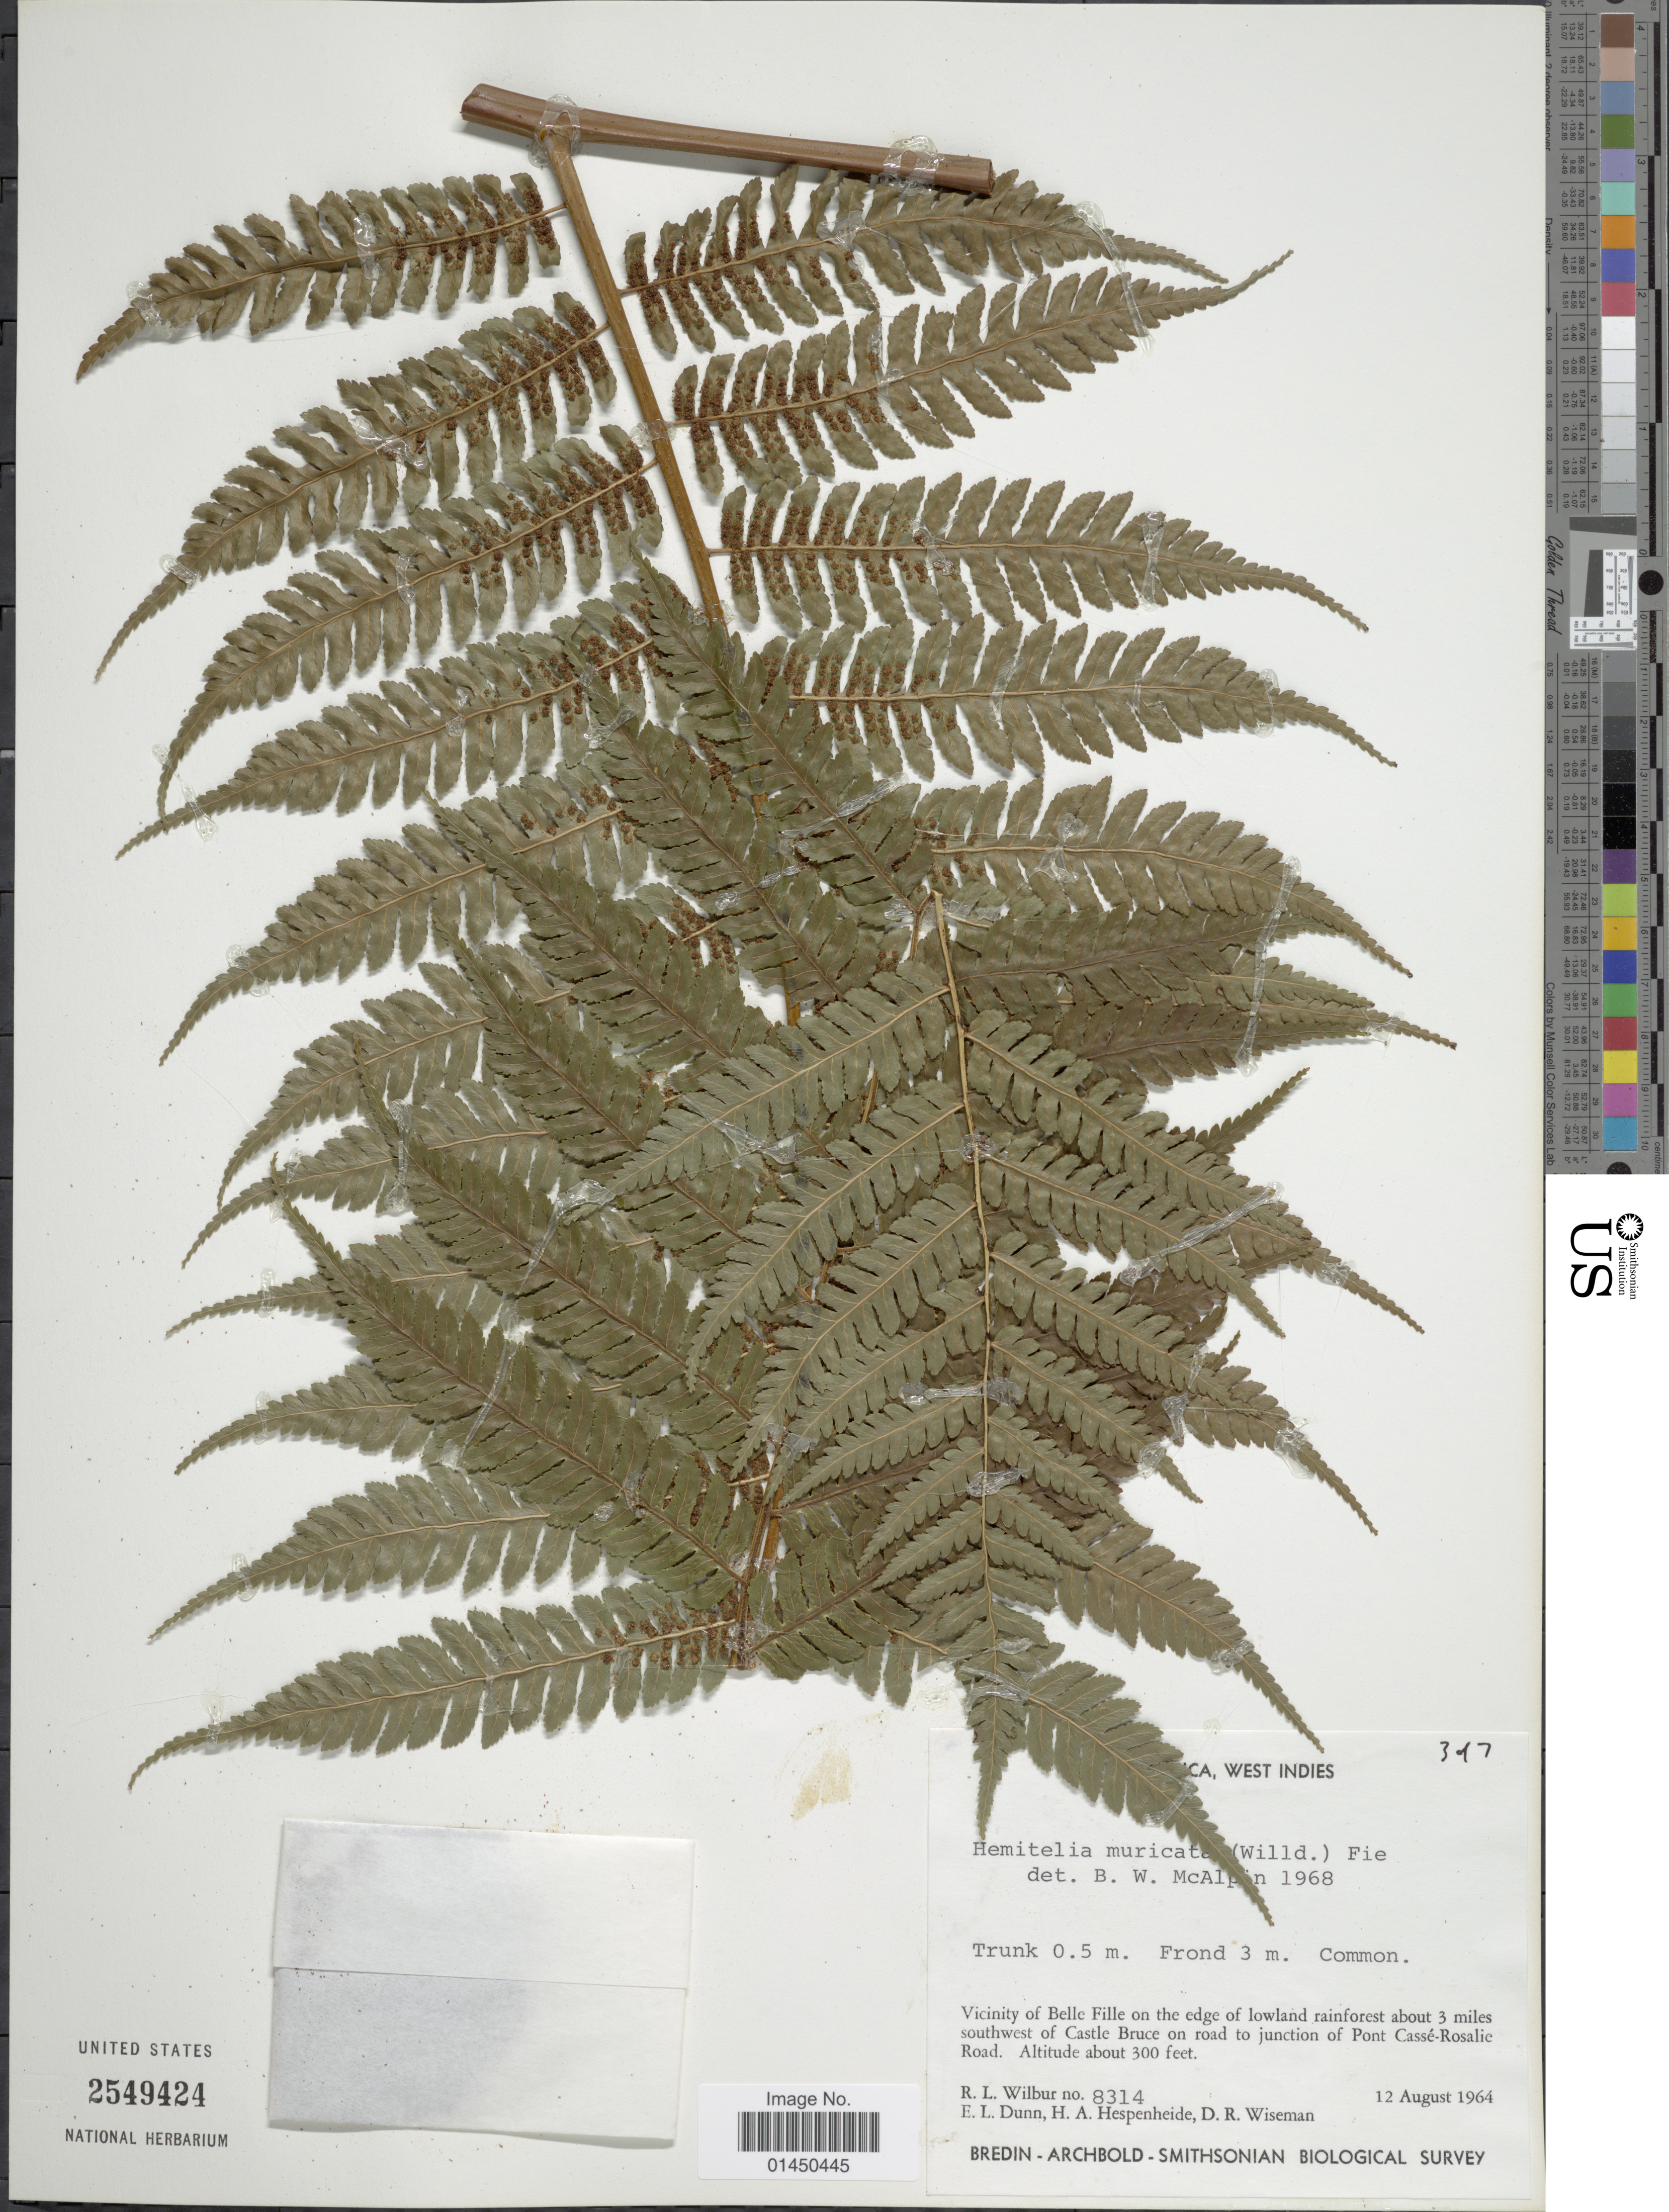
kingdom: Plantae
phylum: Tracheophyta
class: Polypodiopsida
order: Cyatheales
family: Cyatheaceae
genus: Cyathea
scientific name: Cyathea muricata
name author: (Willd.) Fée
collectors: R. L. Wilbur, E. Dunn, H. A. Hespenheide & D. R. Wiseman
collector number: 8314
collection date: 1964-08-12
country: Dominica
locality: Vicinity of Belle Fille on the edge of lowland rainforest about 3 miles southwest of Castle Bruce on road to junction of ont Casse-Rosalie Road, West Indies.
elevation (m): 91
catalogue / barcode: US 2549424